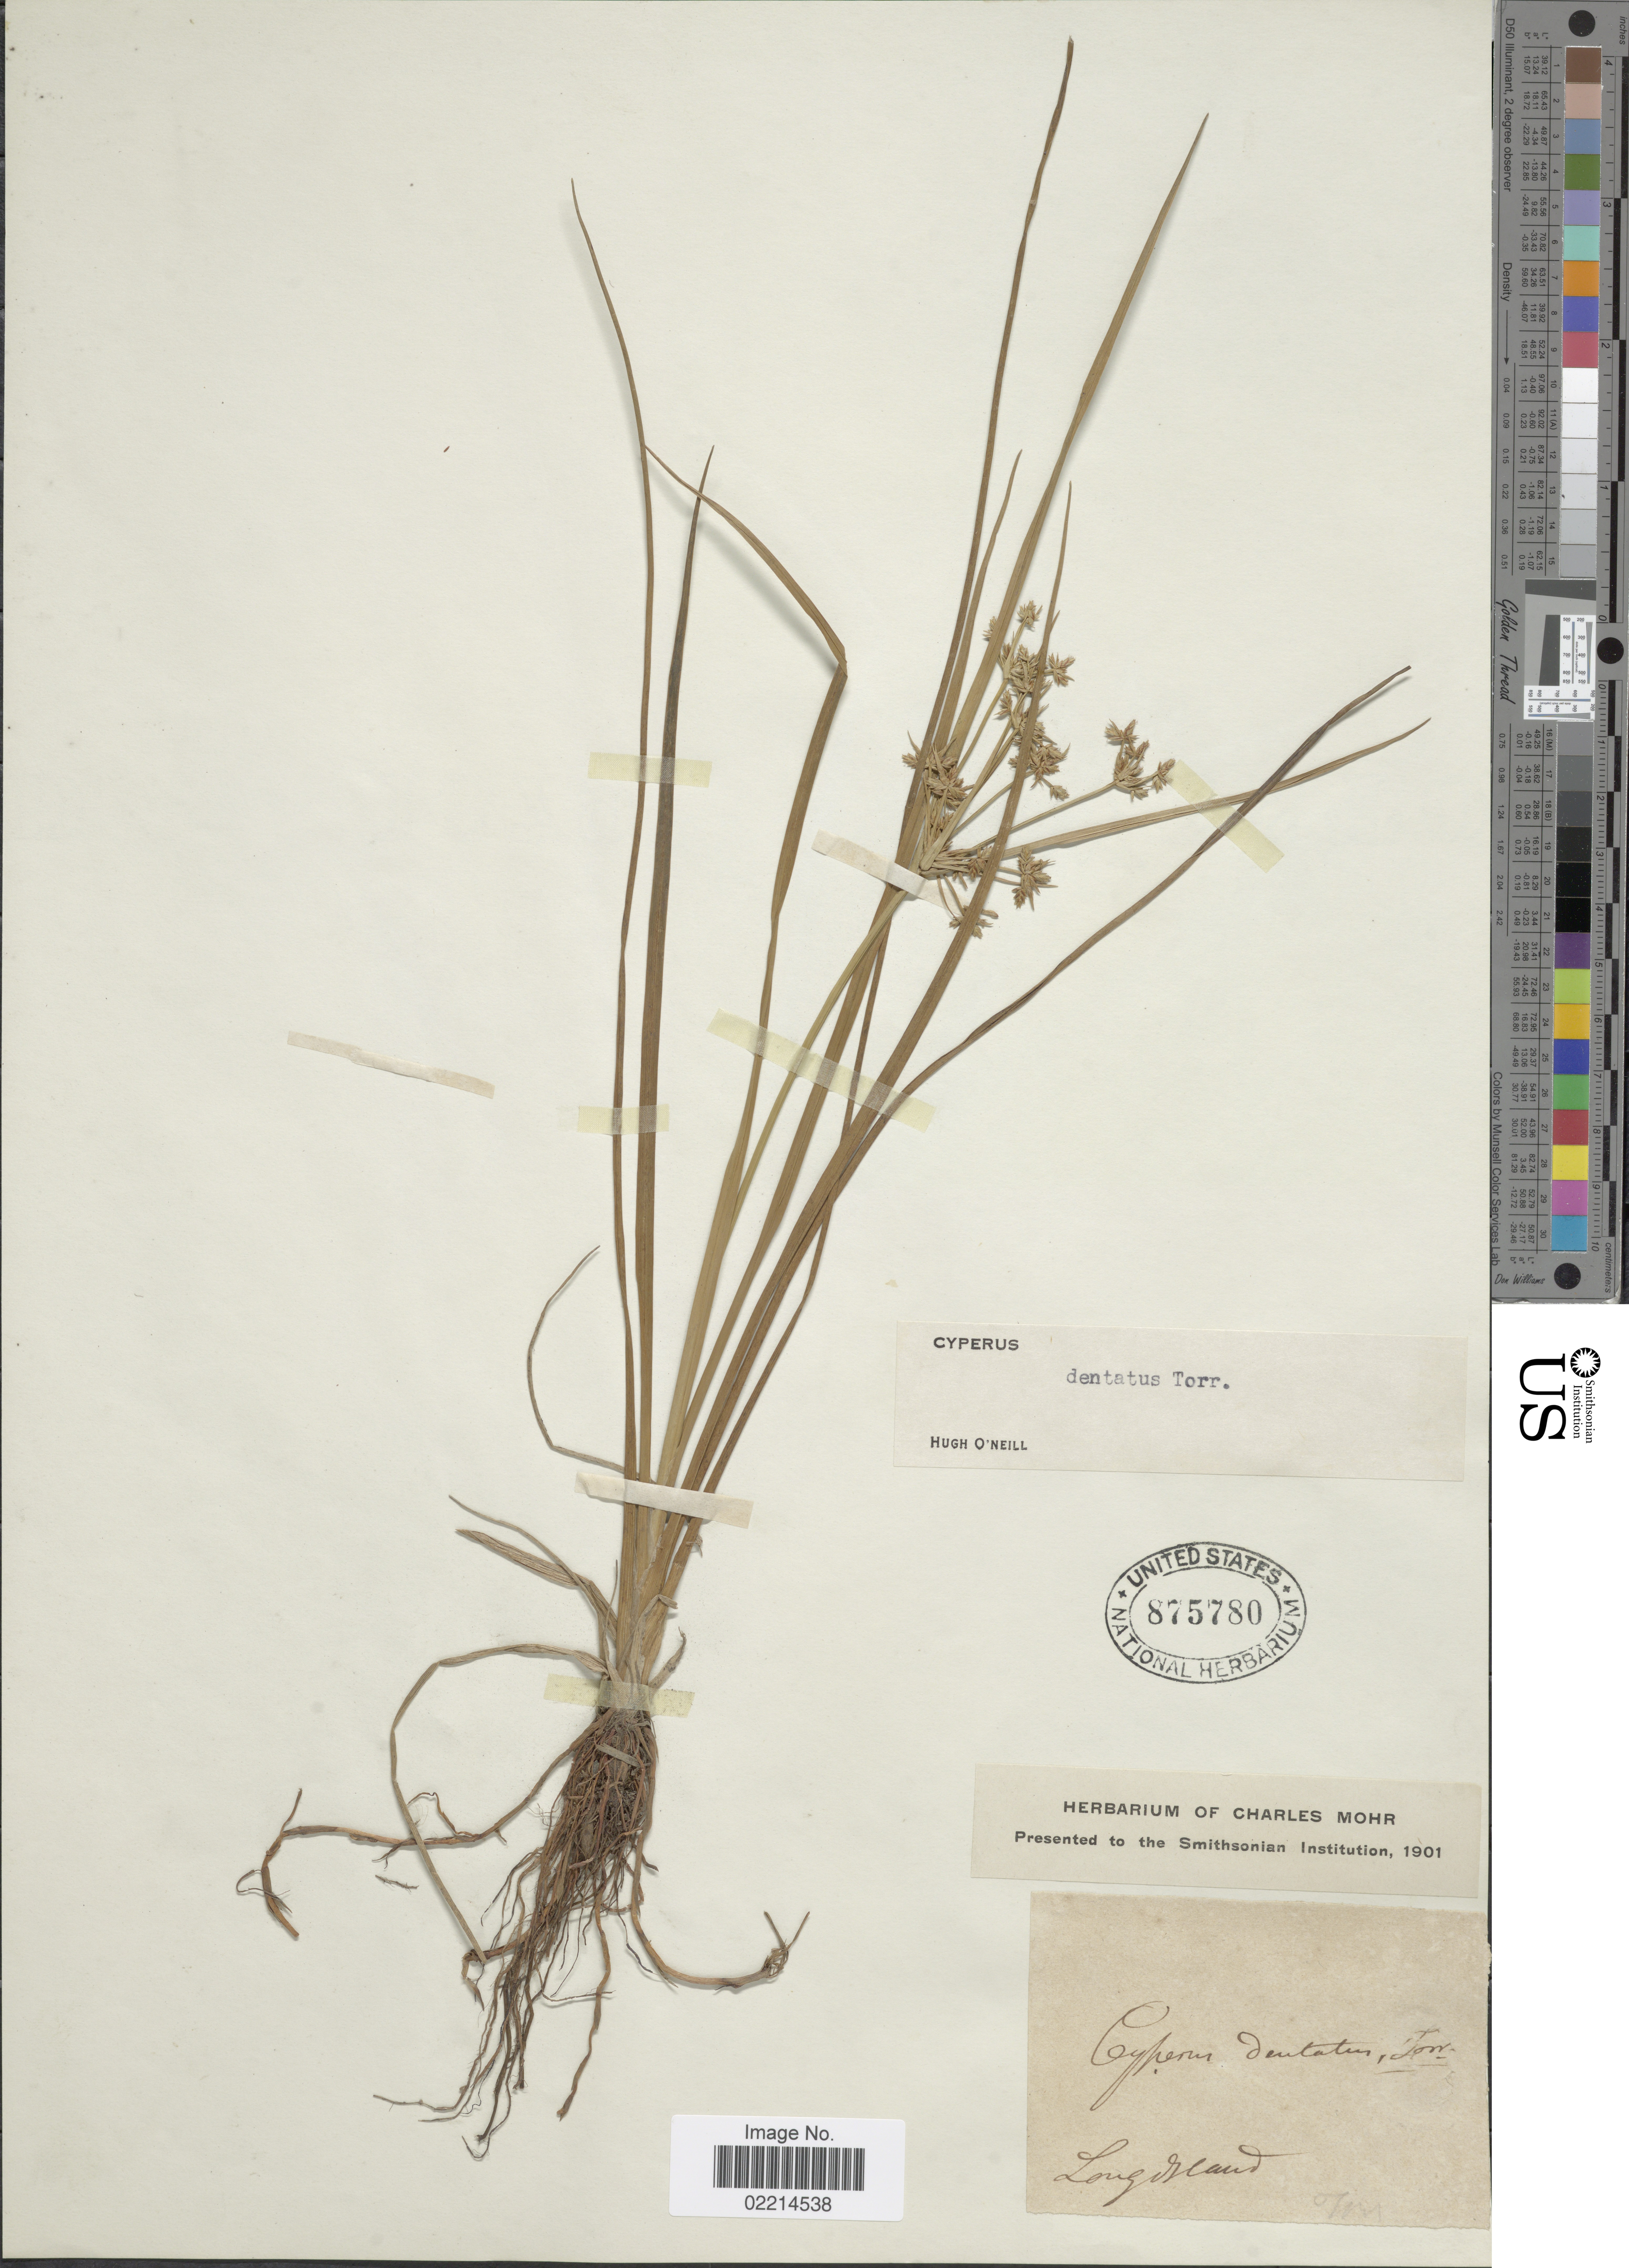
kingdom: Plantae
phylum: Tracheophyta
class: Liliopsida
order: Poales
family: Cyperaceae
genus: Cyperus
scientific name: Cyperus dentatus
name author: Torr.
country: United States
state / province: New York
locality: Long Island.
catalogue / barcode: US 875780